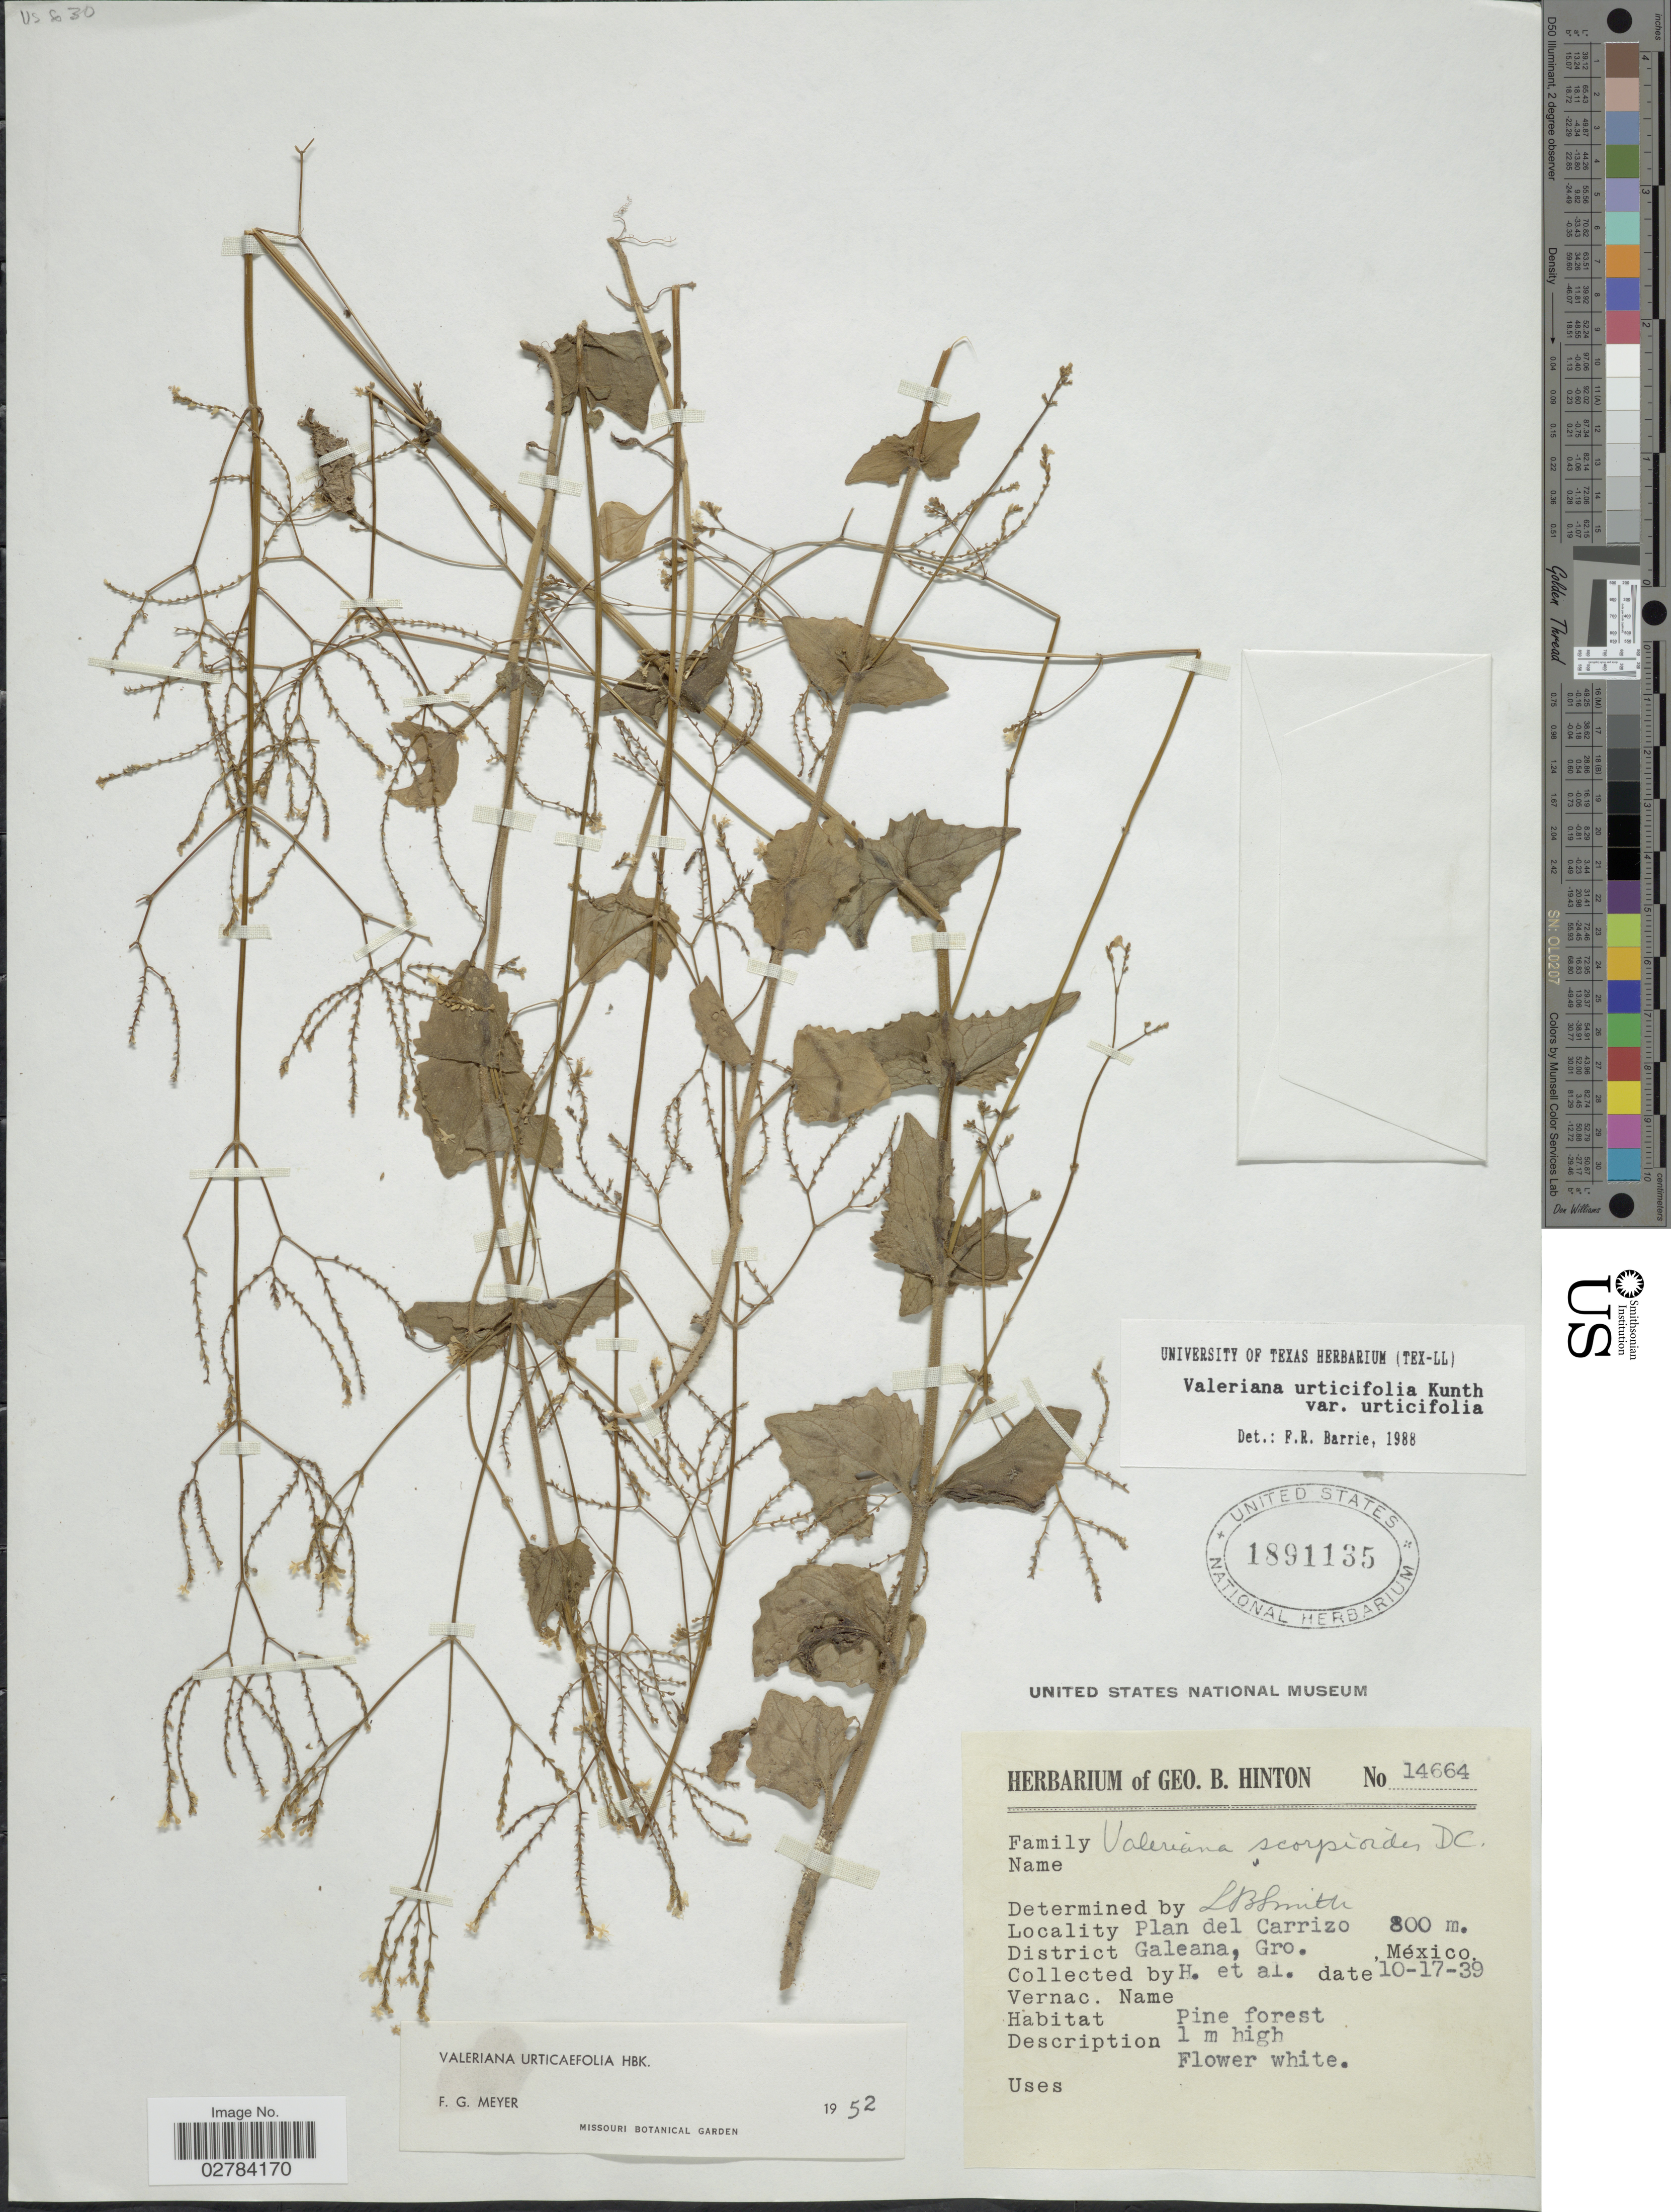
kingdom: Plantae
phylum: Tracheophyta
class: Magnoliopsida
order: Dipsacales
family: Caprifoliaceae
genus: Valeriana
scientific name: Valeriana urticifolia var. urticifolia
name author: Kunth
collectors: G. B. Hinton & et al.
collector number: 14664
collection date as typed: Transcribed d/m/y: 17/10/39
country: Mexico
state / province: Guerrero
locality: Plan del Carrizo, District Galeana.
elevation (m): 800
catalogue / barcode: US 1891135